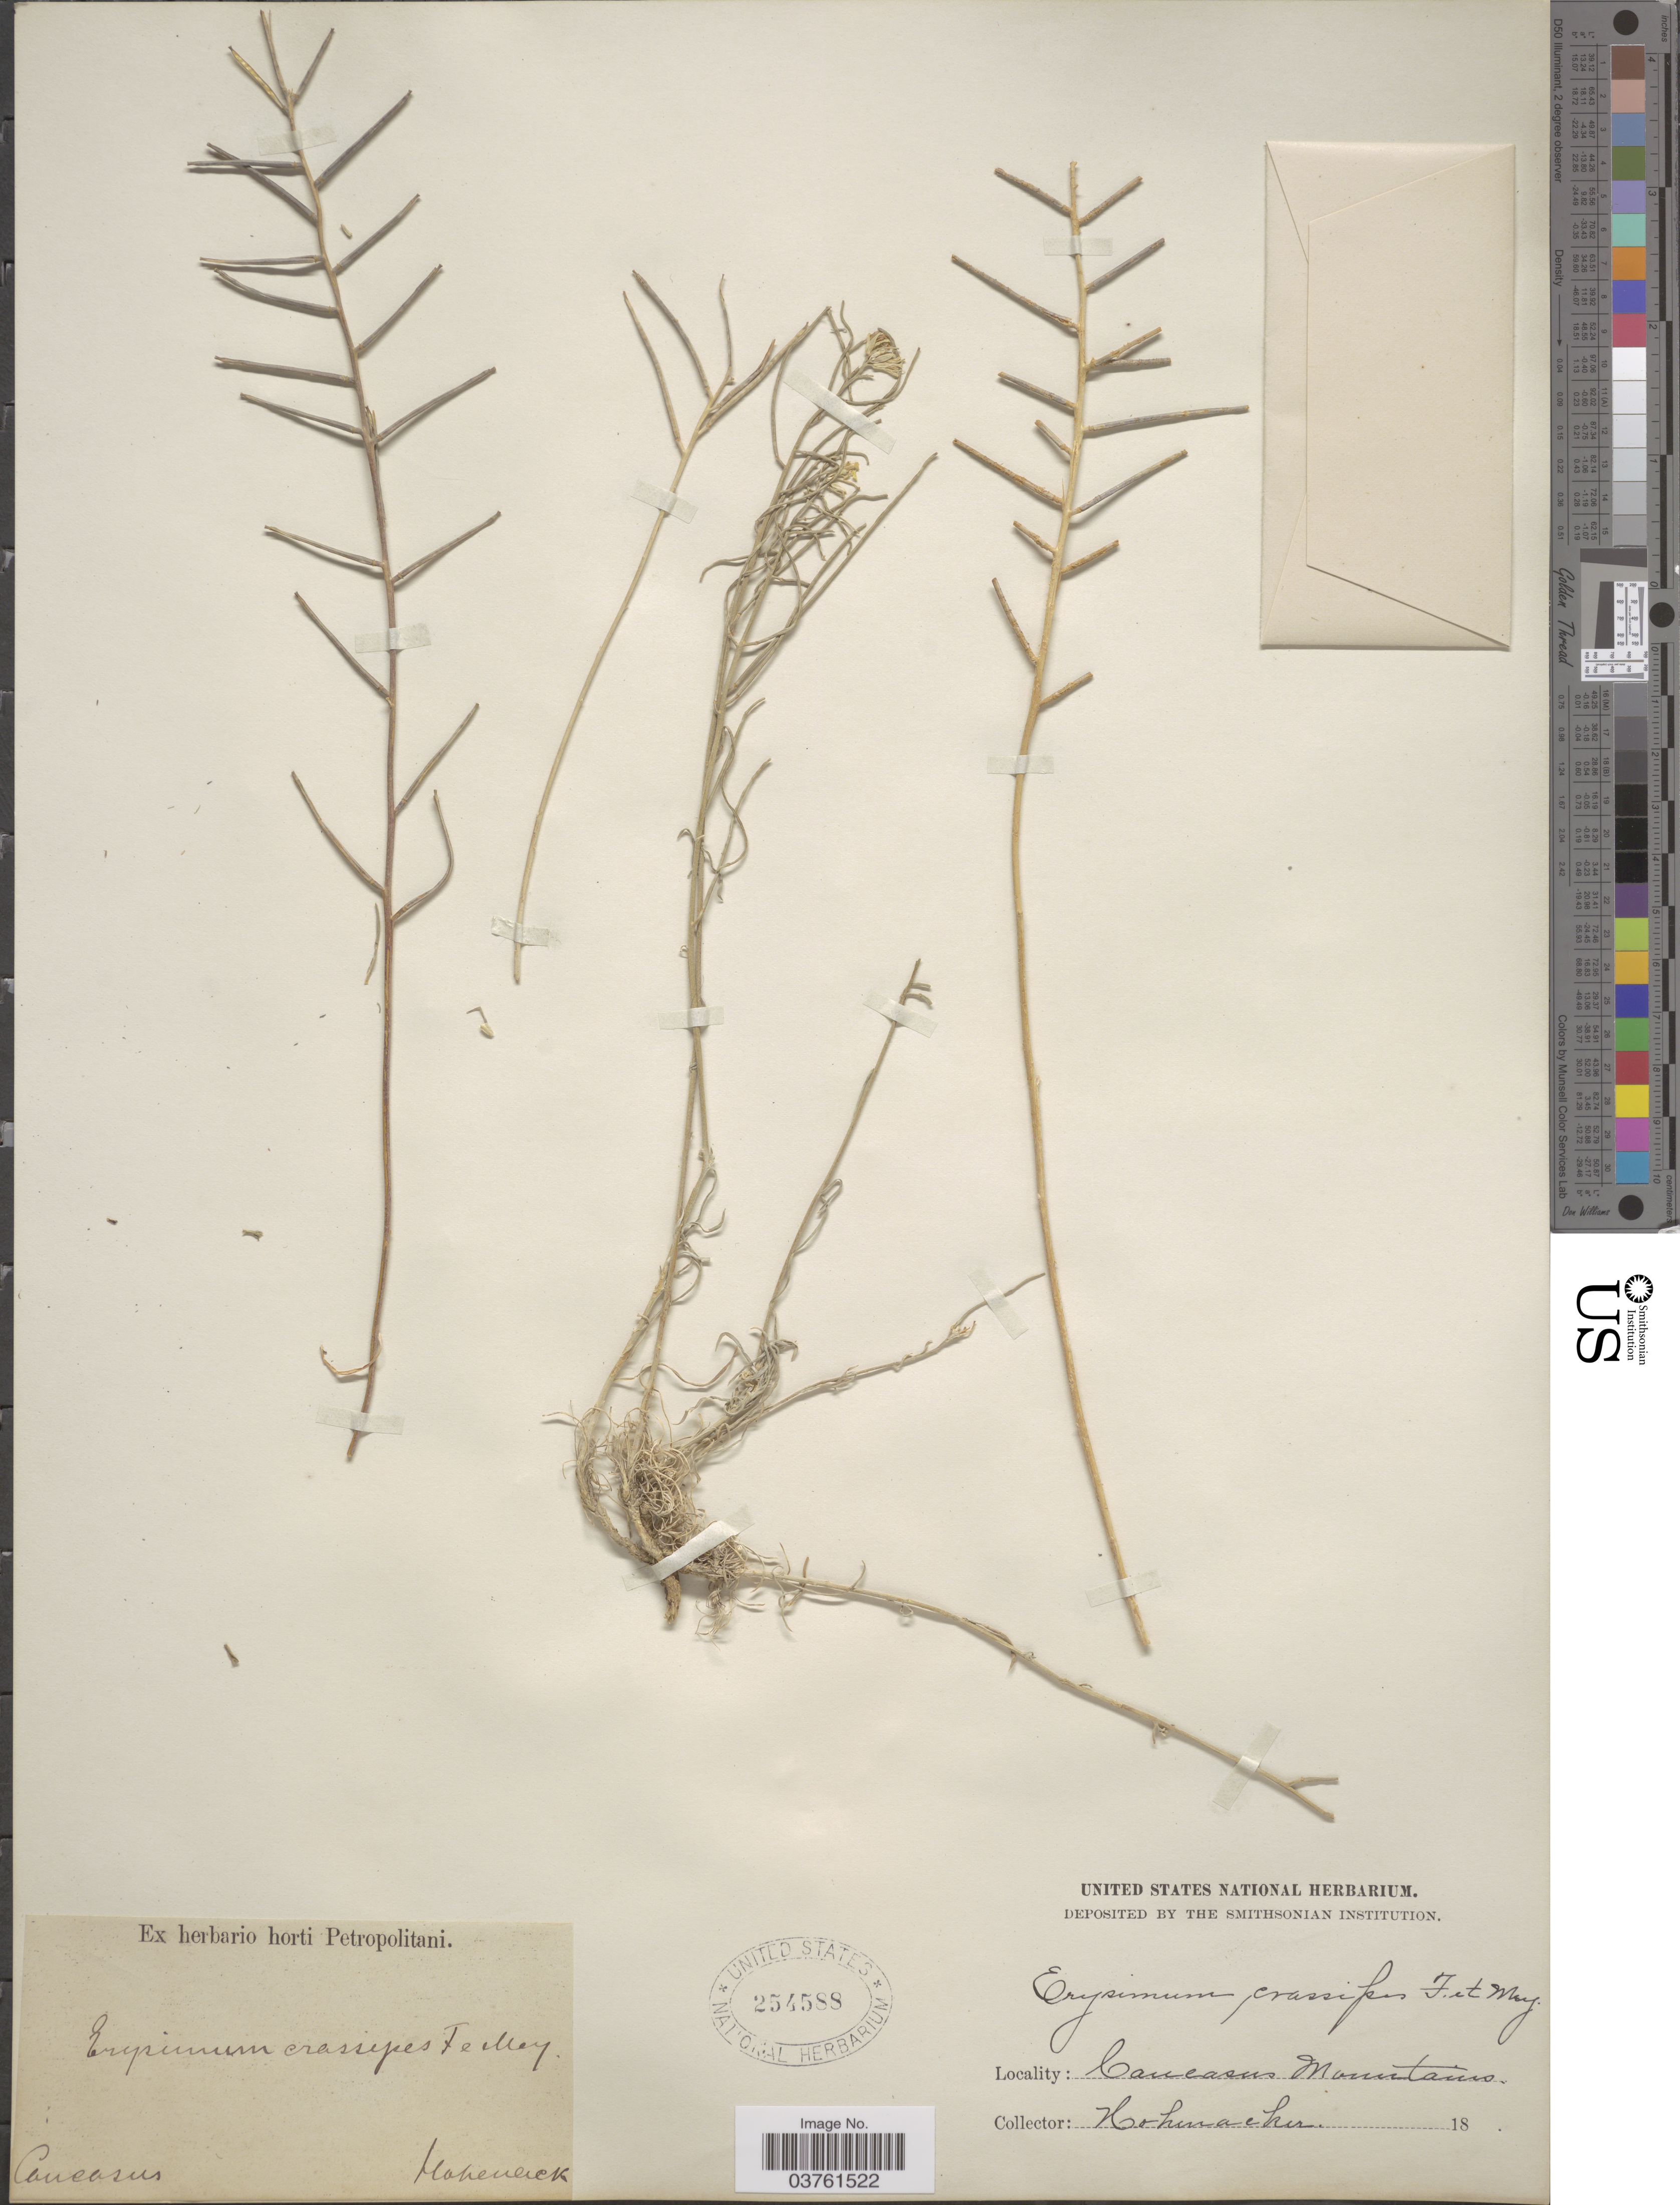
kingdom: Plantae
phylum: Tracheophyta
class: Magnoliopsida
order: Brassicales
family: Brassicaceae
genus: Erysimum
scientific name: Erysimum crassipes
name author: Fisch. & C.A. Mey.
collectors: Hohenacker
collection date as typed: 18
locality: Caucasus. Caucasus Mountains.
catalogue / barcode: US 254588